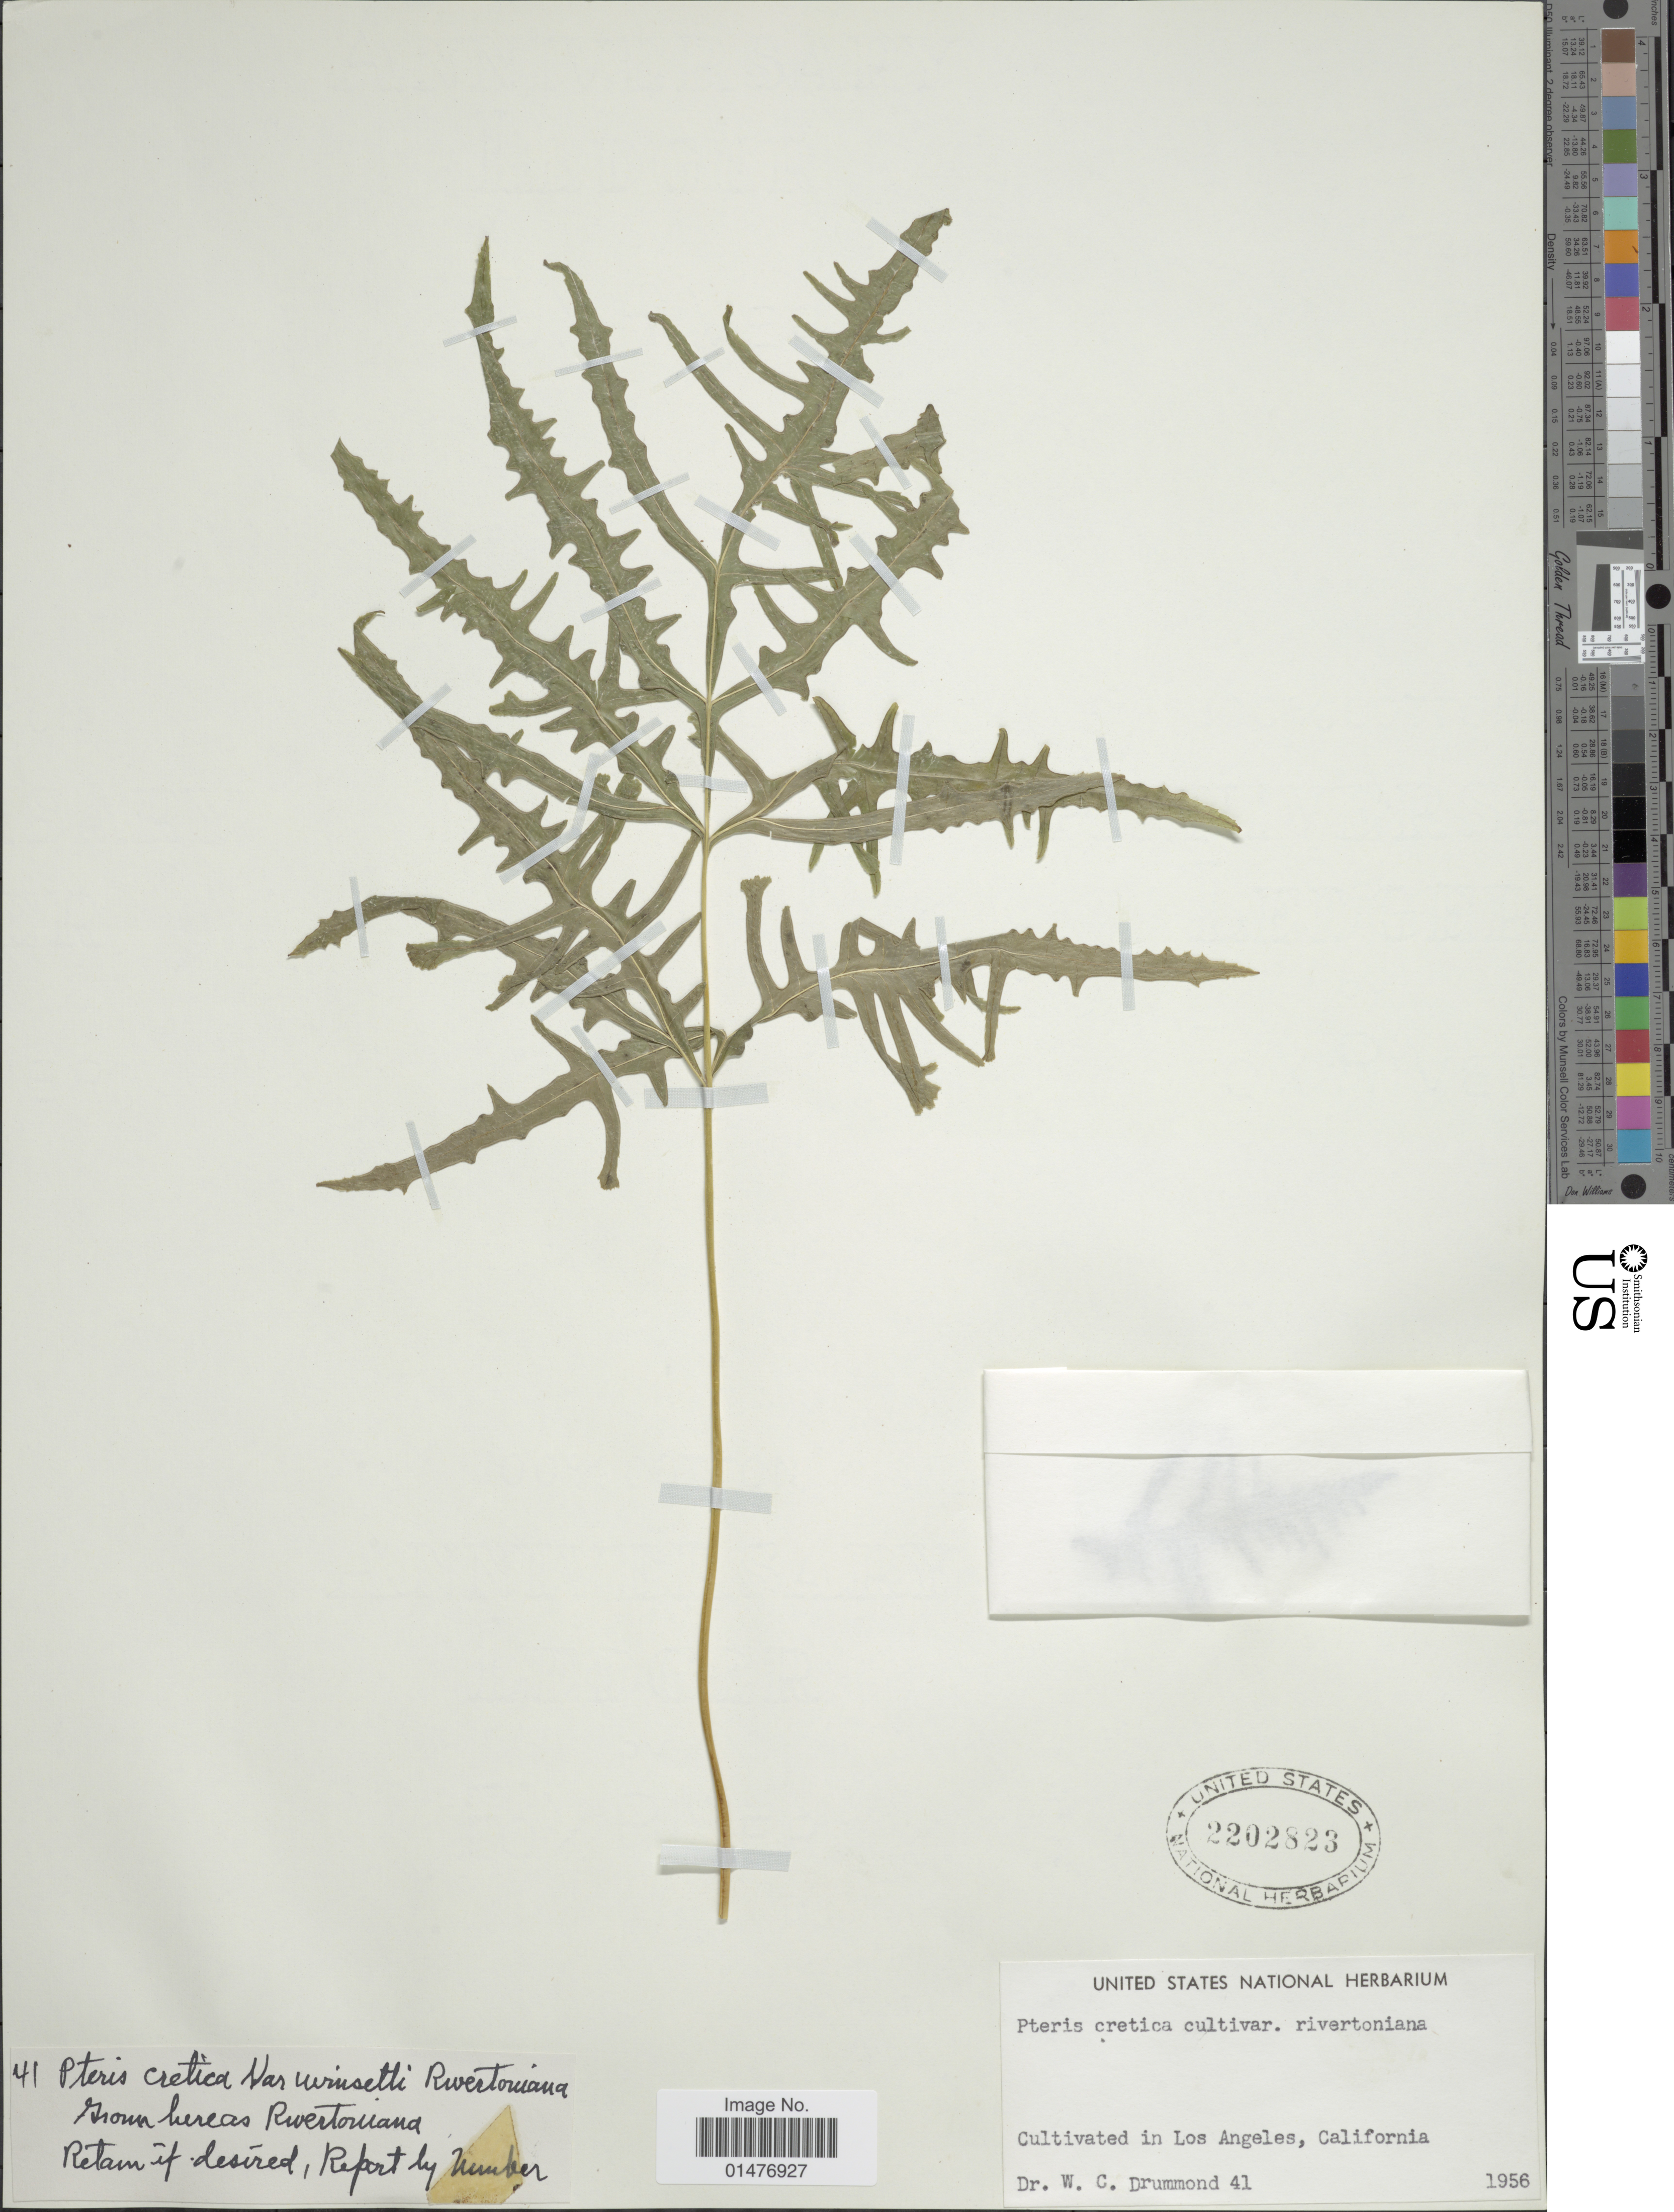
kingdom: Plantae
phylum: Tracheophyta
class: Polypodiopsida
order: Polypodiales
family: Pteridaceae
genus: Pteris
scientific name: Pteris cretica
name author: L.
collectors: W. Drummond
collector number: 41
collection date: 1956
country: United States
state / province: California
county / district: Los Angeles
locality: Los Angeles, California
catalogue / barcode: US 2202823